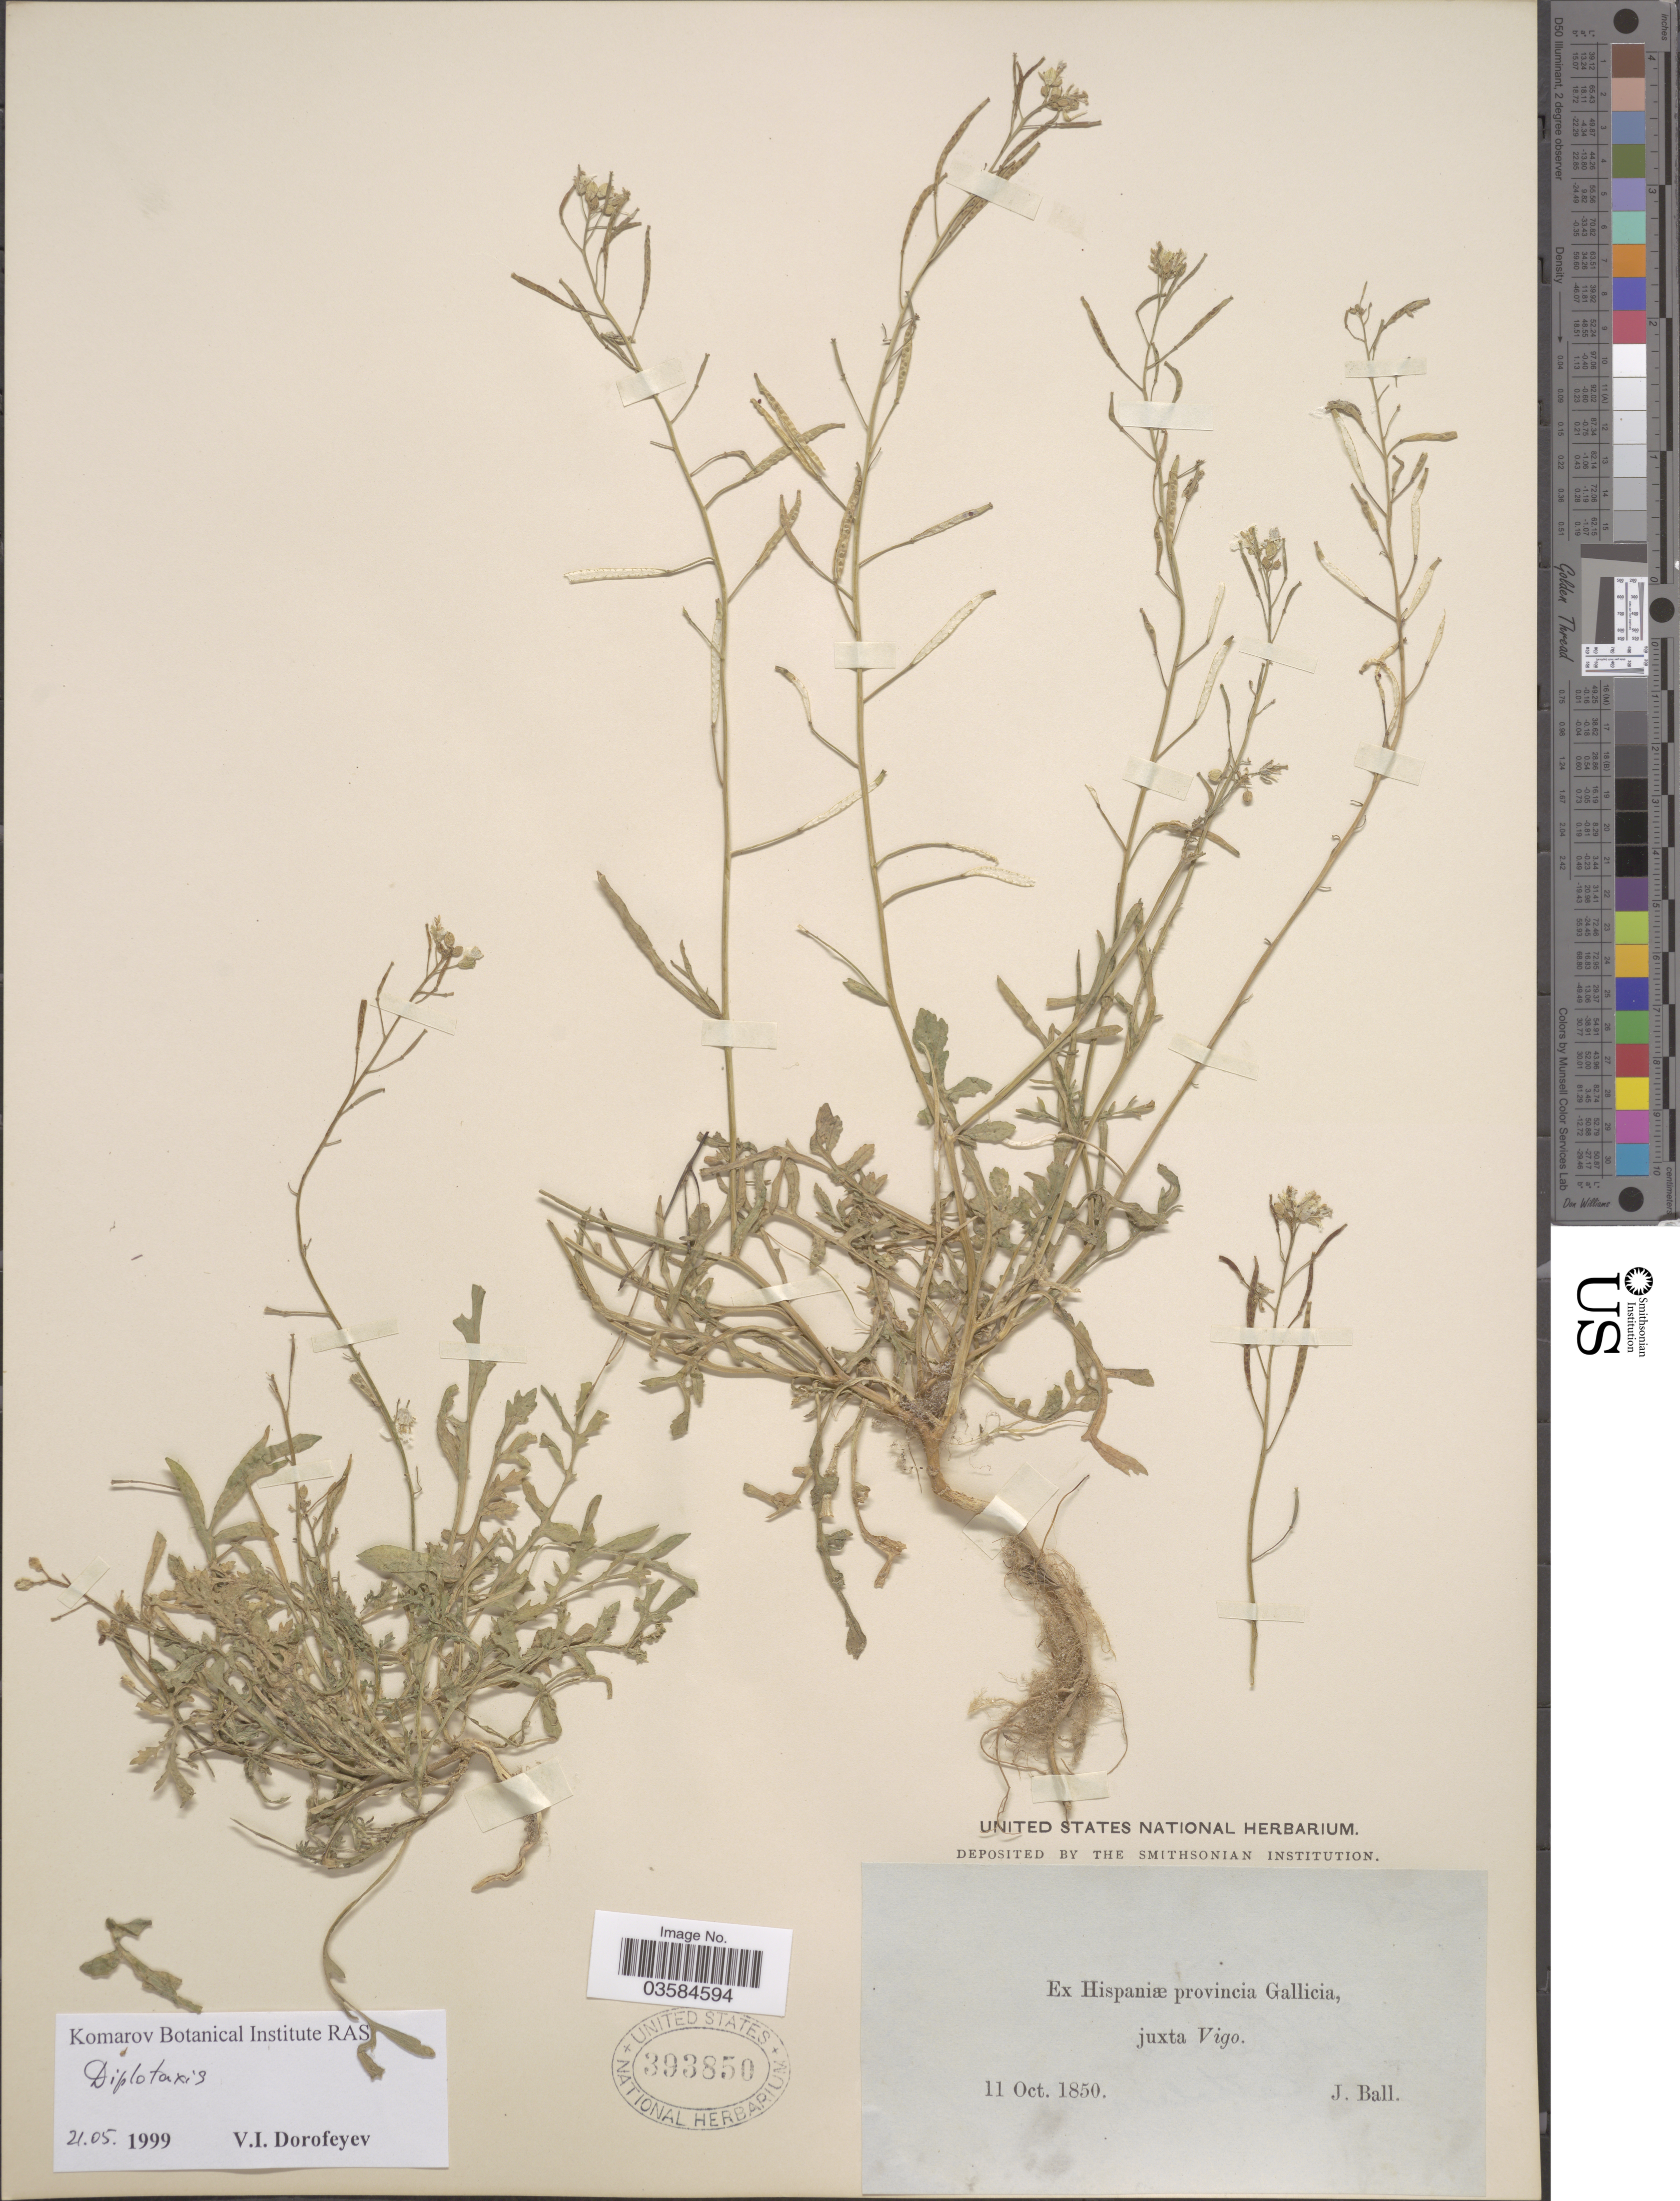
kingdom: Plantae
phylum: Tracheophyta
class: Magnoliopsida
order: Brassicales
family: Brassicaceae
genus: Diplotaxis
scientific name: Diplotaxis sp.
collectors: J. Ball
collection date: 1850-10-11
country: Spain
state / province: Galicia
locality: Ex Hispaniæ provincia Gallicia, juxta Vigo.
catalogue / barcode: US 393850